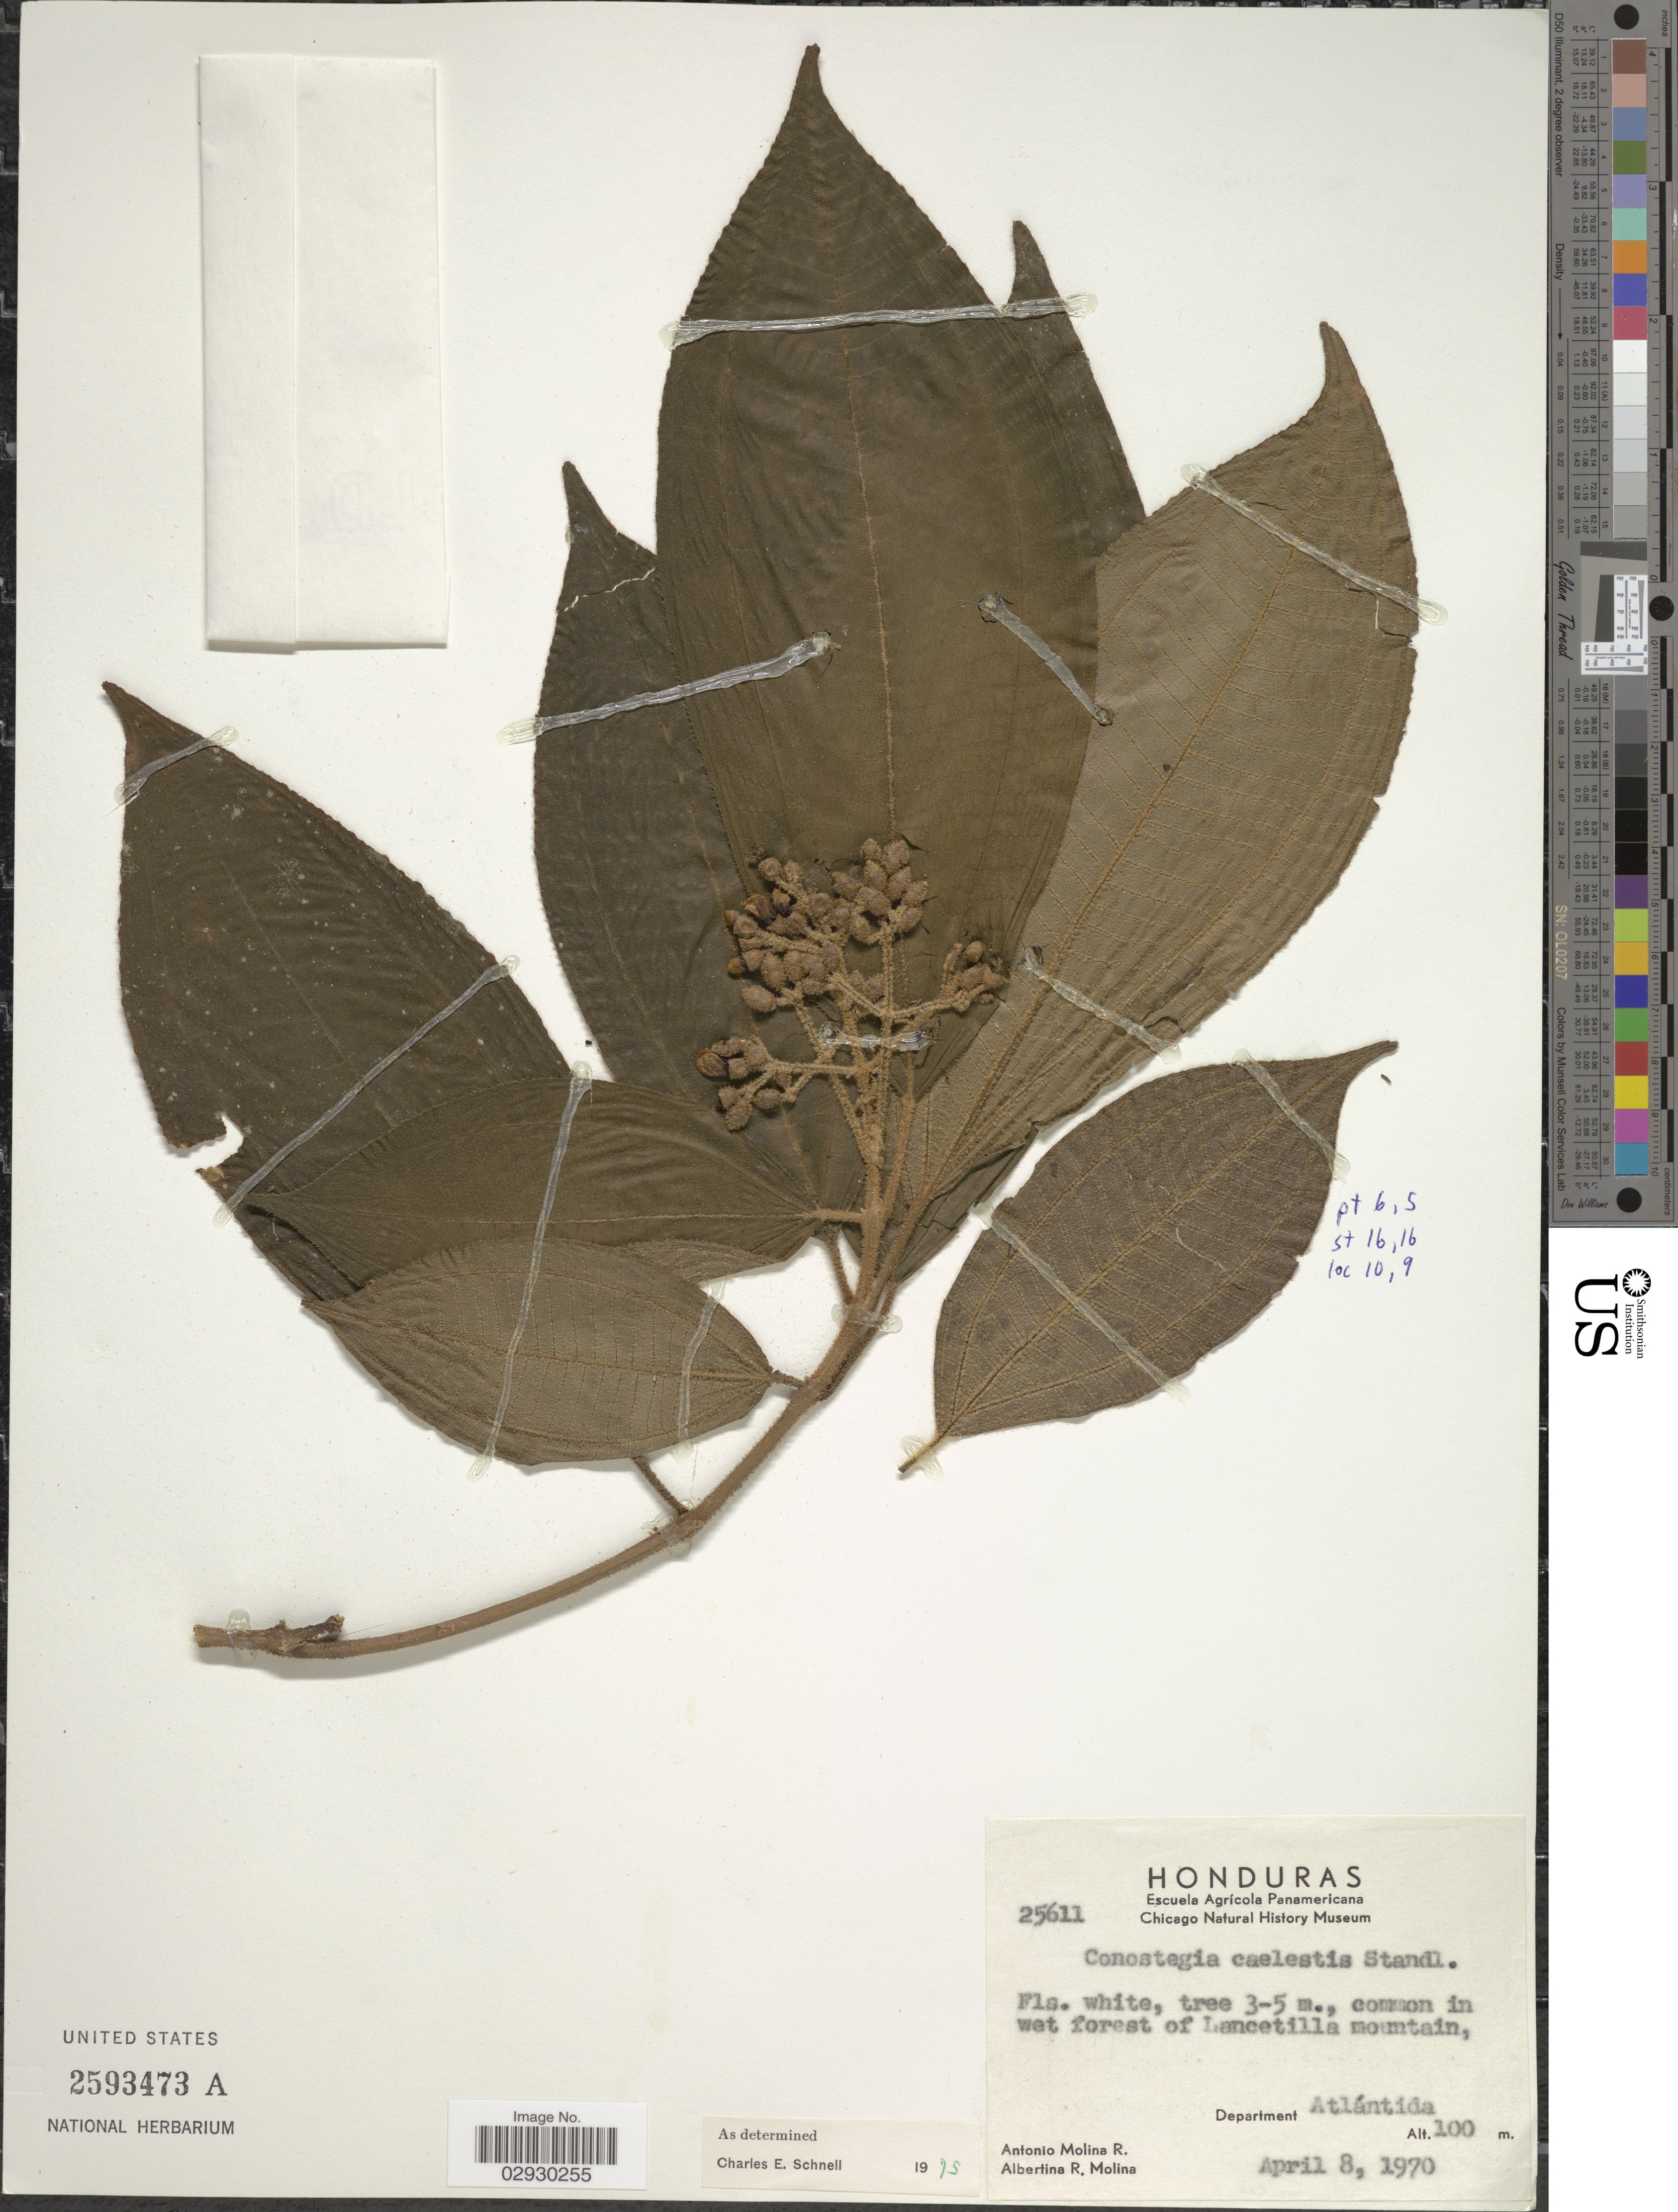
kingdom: Plantae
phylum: Tracheophyta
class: Magnoliopsida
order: Myrtales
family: Melastomataceae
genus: Conostegia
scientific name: Conostegia caelestis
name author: Standl.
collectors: A. Molina R. & A. R. Molina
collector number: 25611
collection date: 1970-04-08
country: Honduras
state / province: Atlántida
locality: Common in wet forest of Lancetilla mountain, Department Atlántida.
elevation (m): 100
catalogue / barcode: US 2593473A